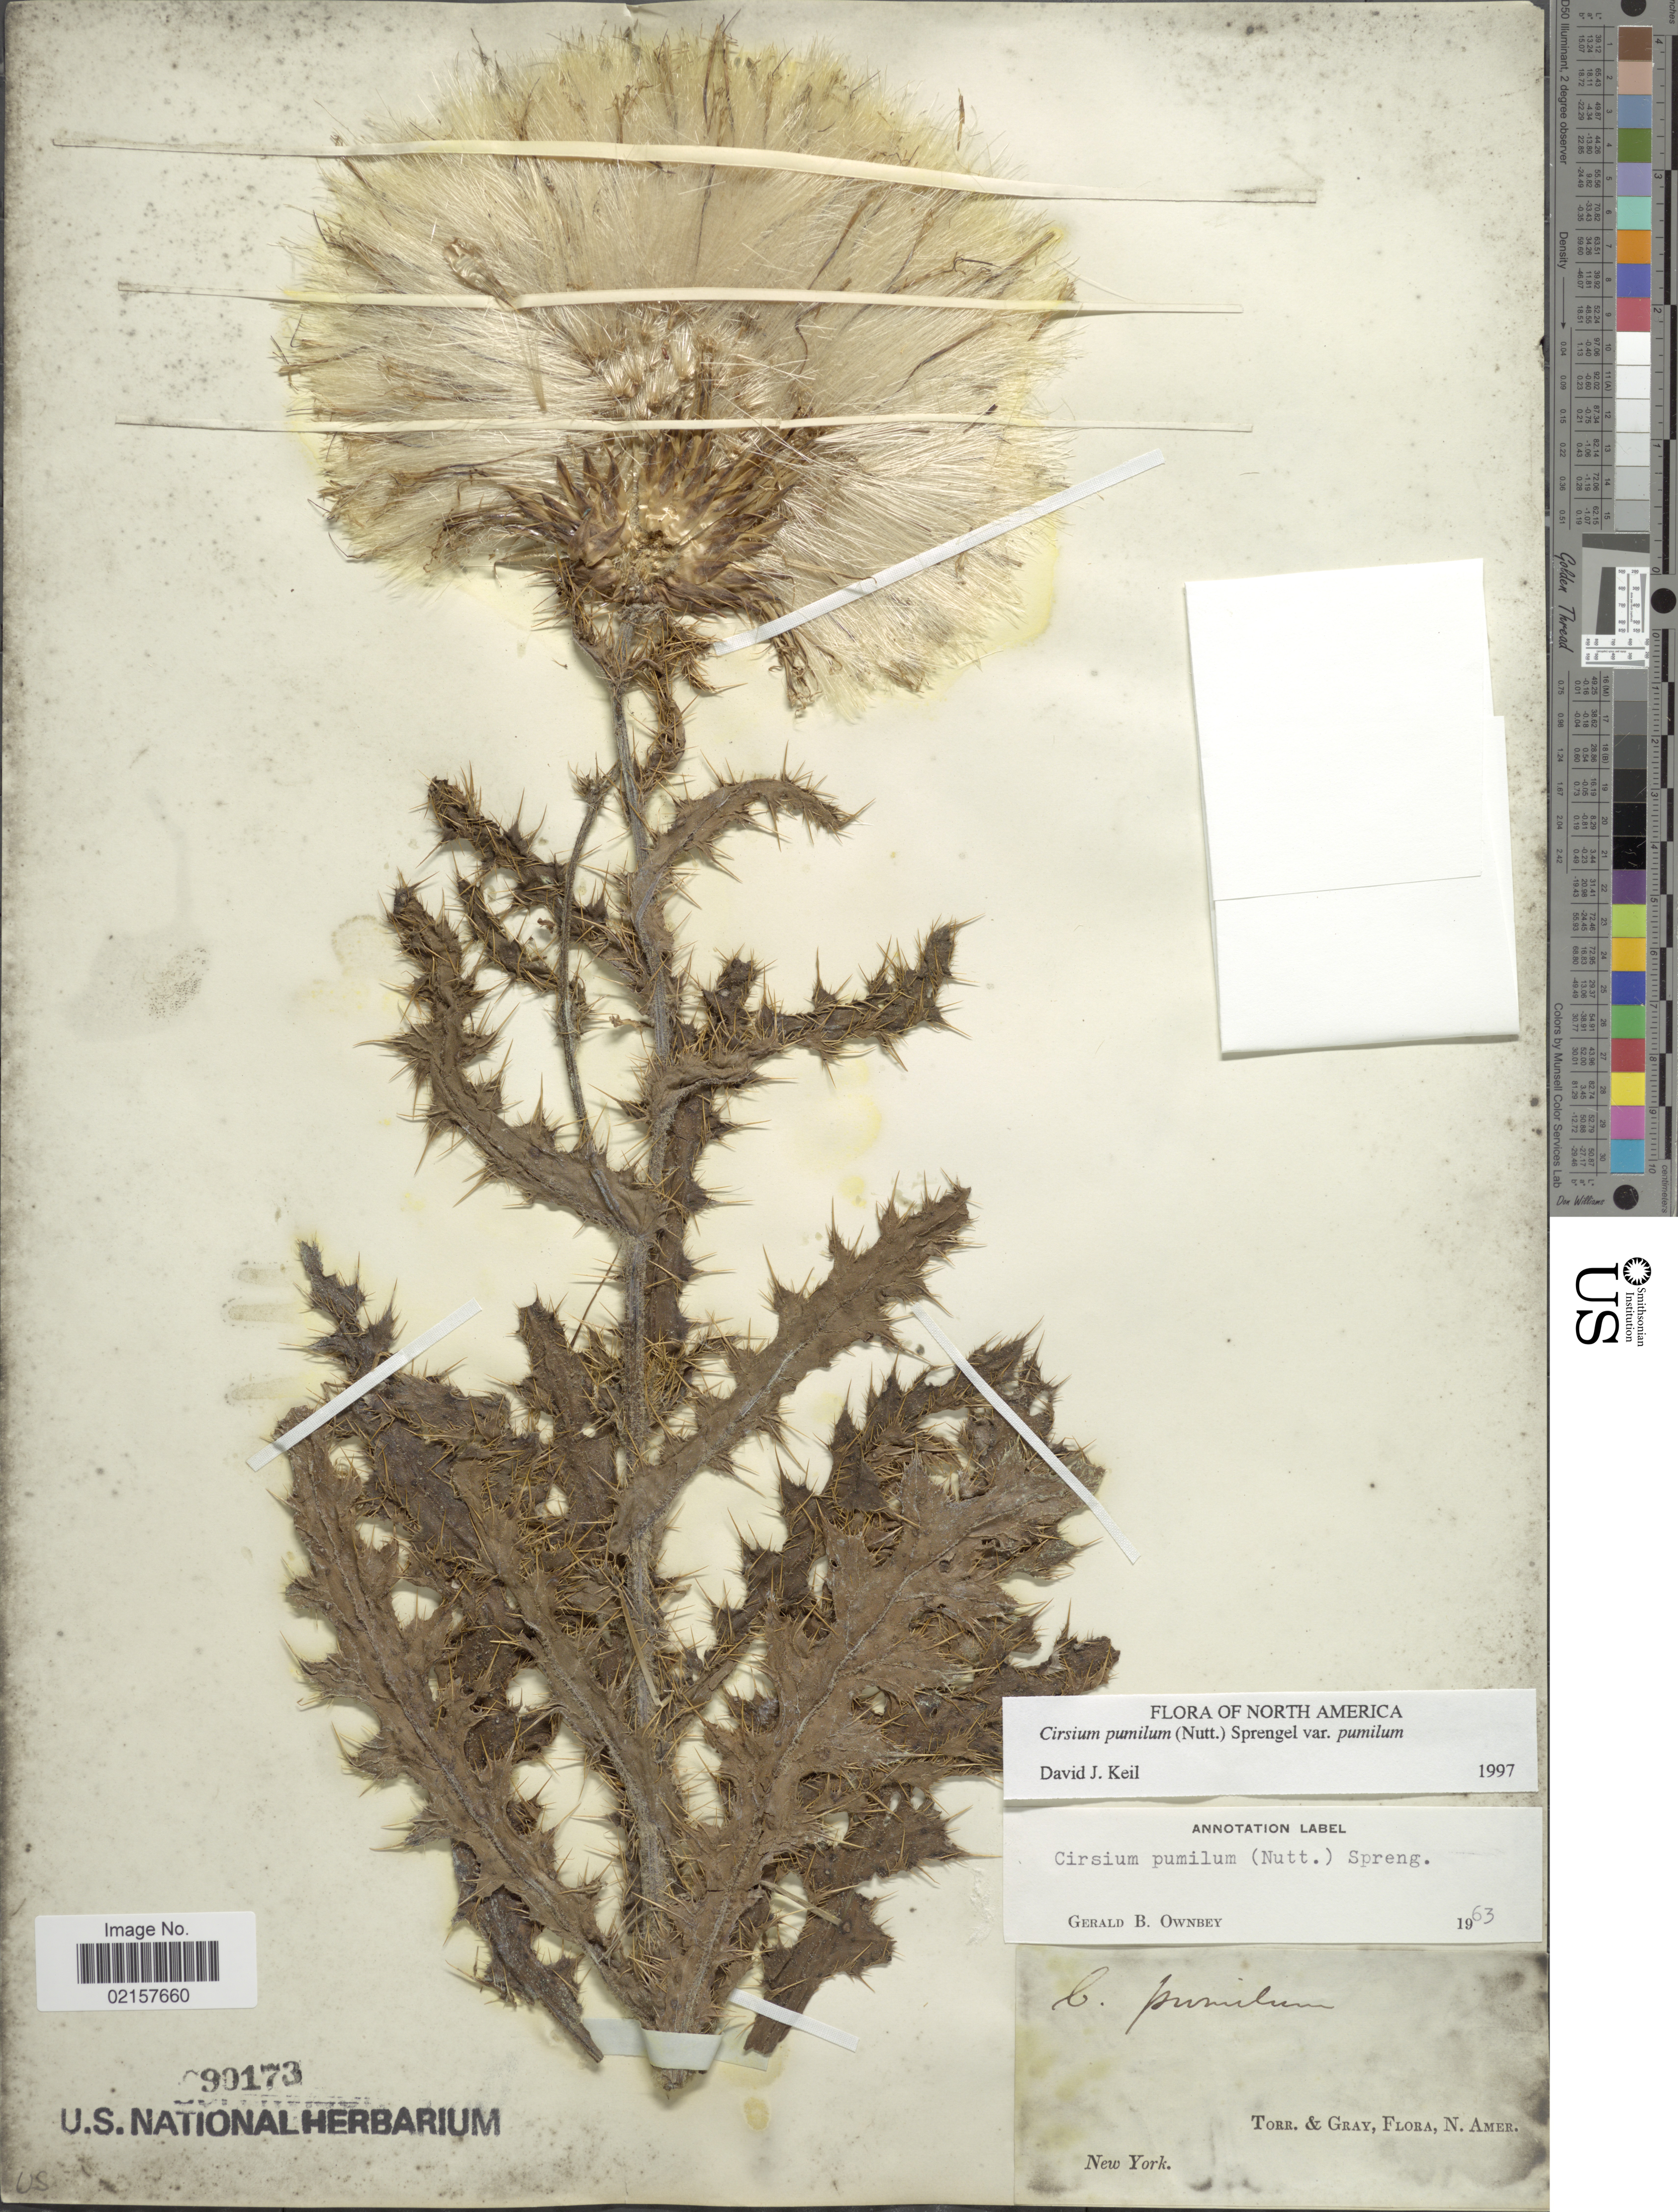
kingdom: Plantae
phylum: Tracheophyta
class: Magnoliopsida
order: Asterales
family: Asteraceae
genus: Cirsium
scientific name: Cirsium pumilum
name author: (Nutt.) Spreng.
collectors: J. Torrey & -- Gray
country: United States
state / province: New York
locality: N, Amer.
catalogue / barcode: US 90173